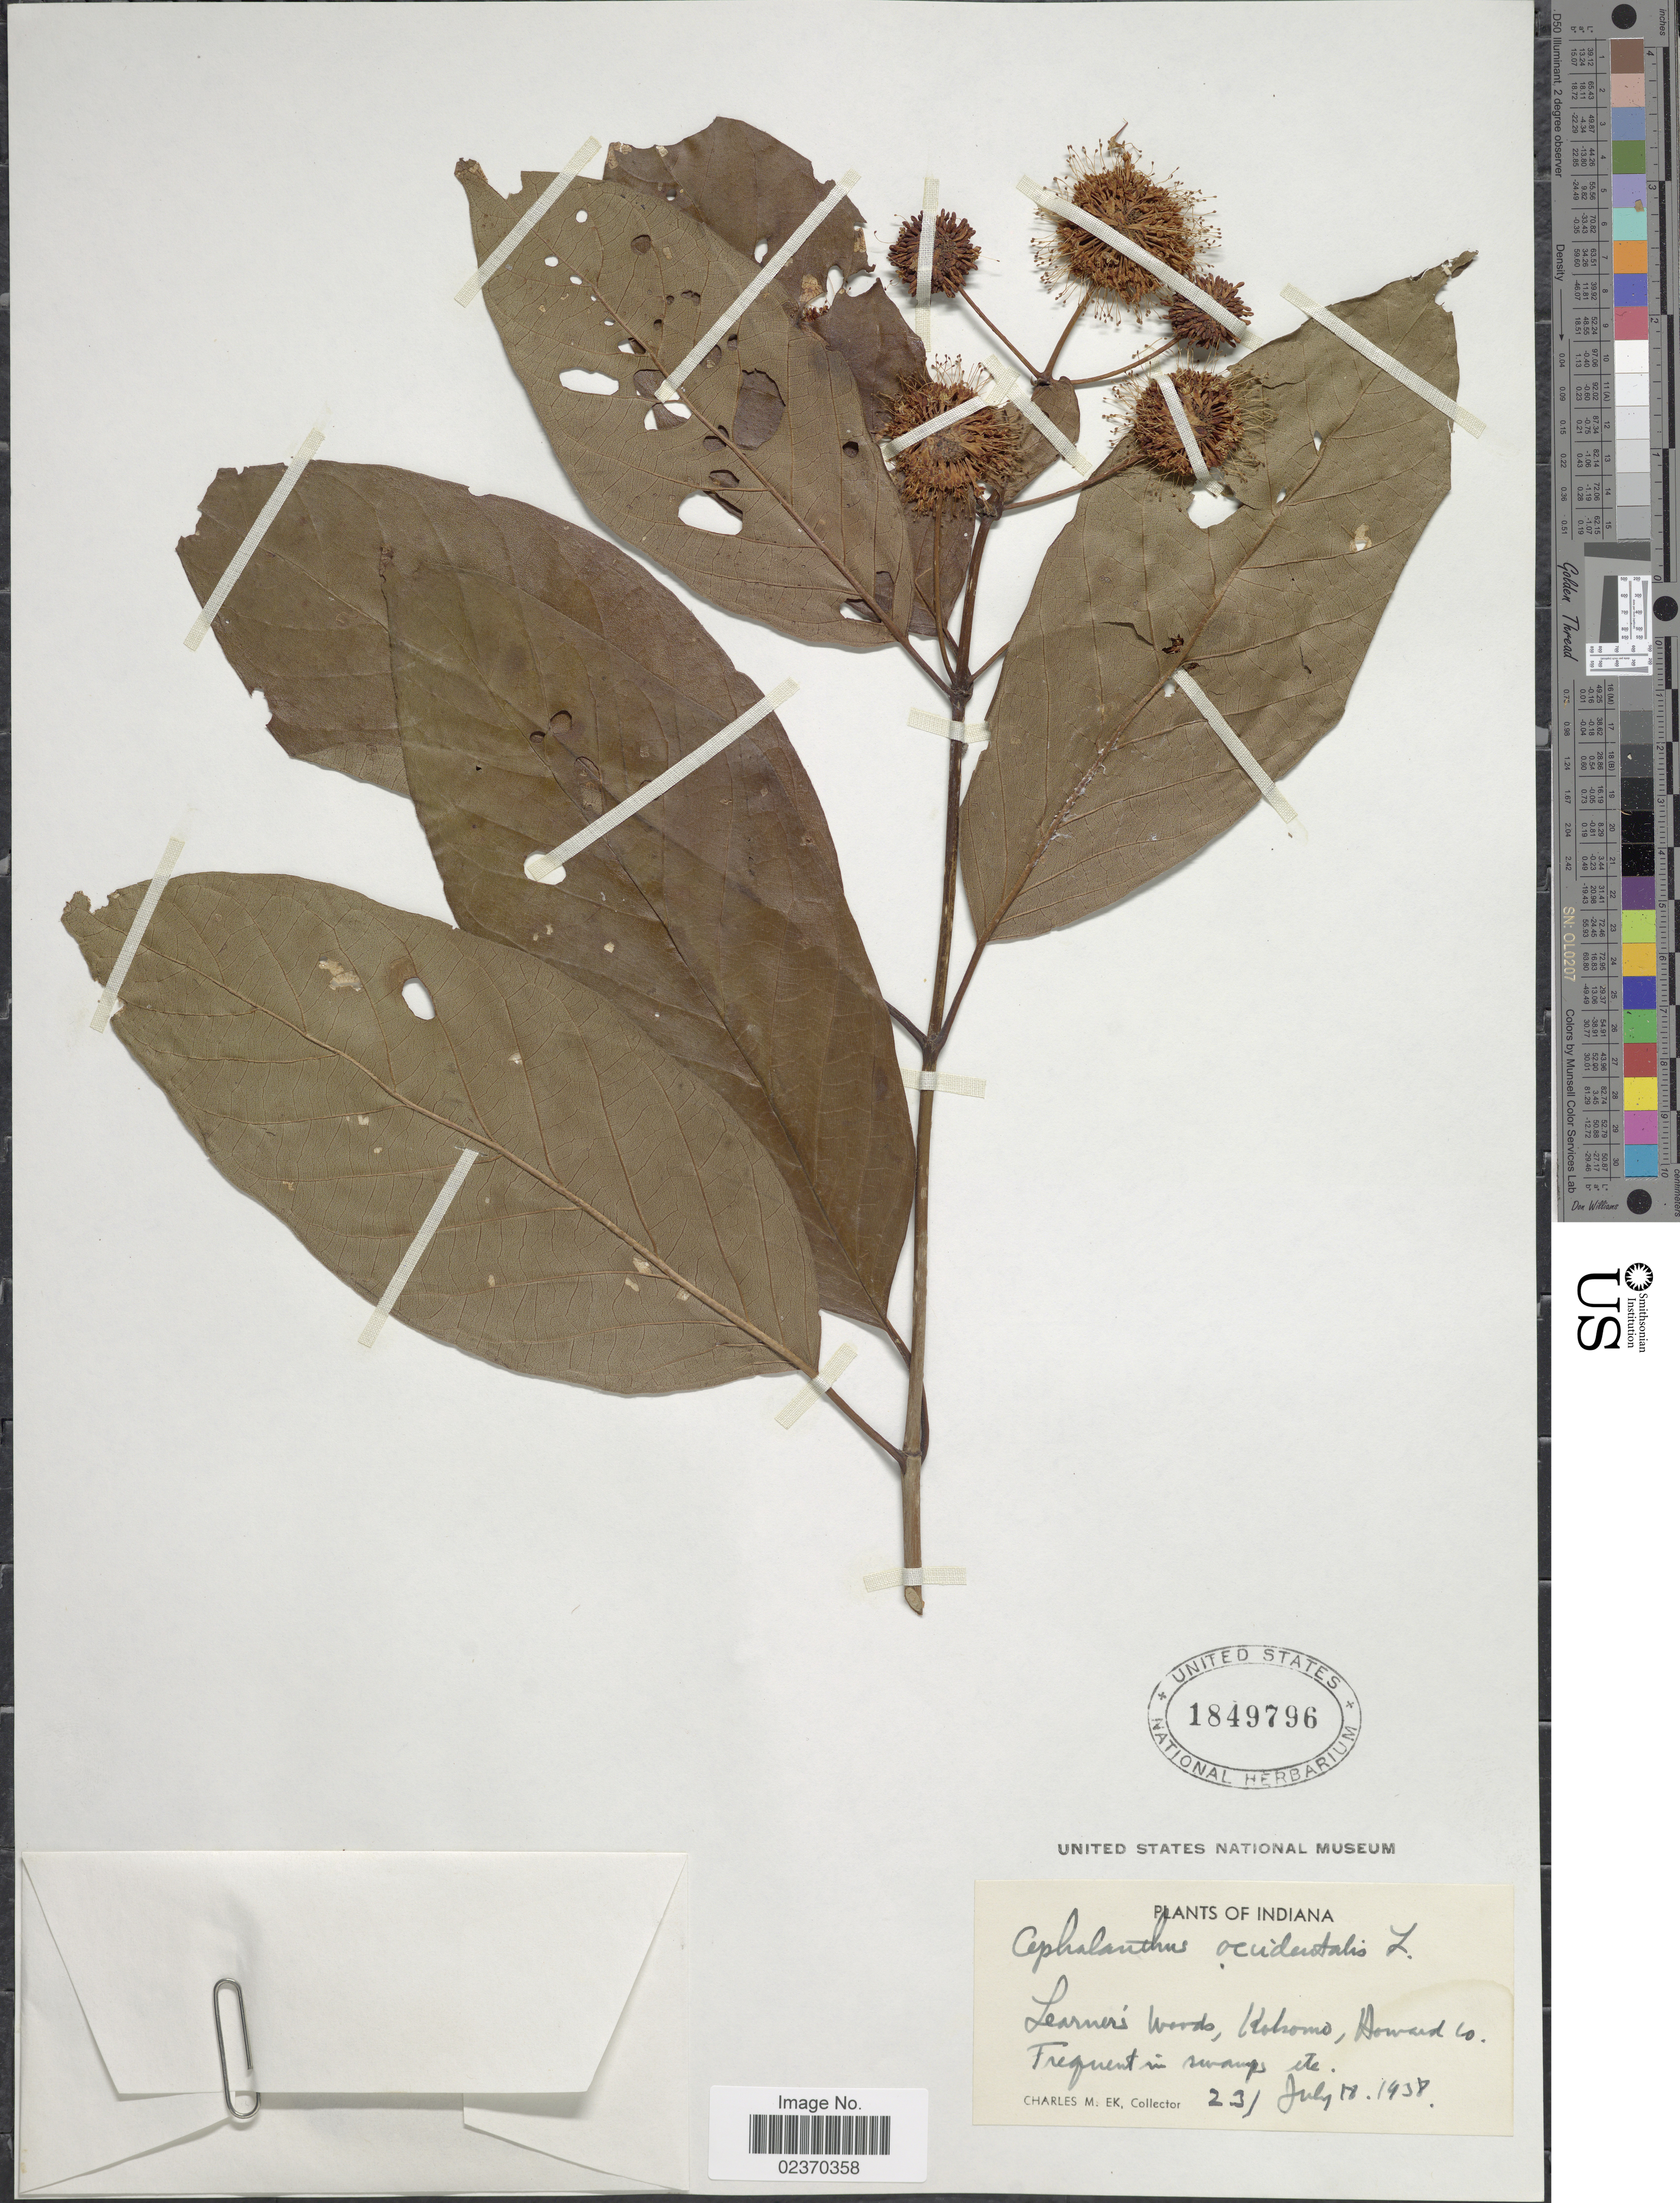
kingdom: Plantae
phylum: Tracheophyta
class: Magnoliopsida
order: Gentianales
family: Rubiaceae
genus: Cephalanthus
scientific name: Cephalanthus occidentalis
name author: L.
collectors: C. Ek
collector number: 231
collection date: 1938-07-18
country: United States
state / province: Indiana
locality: Learner's woods, Kokomo, Howard Co.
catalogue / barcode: US 1849796